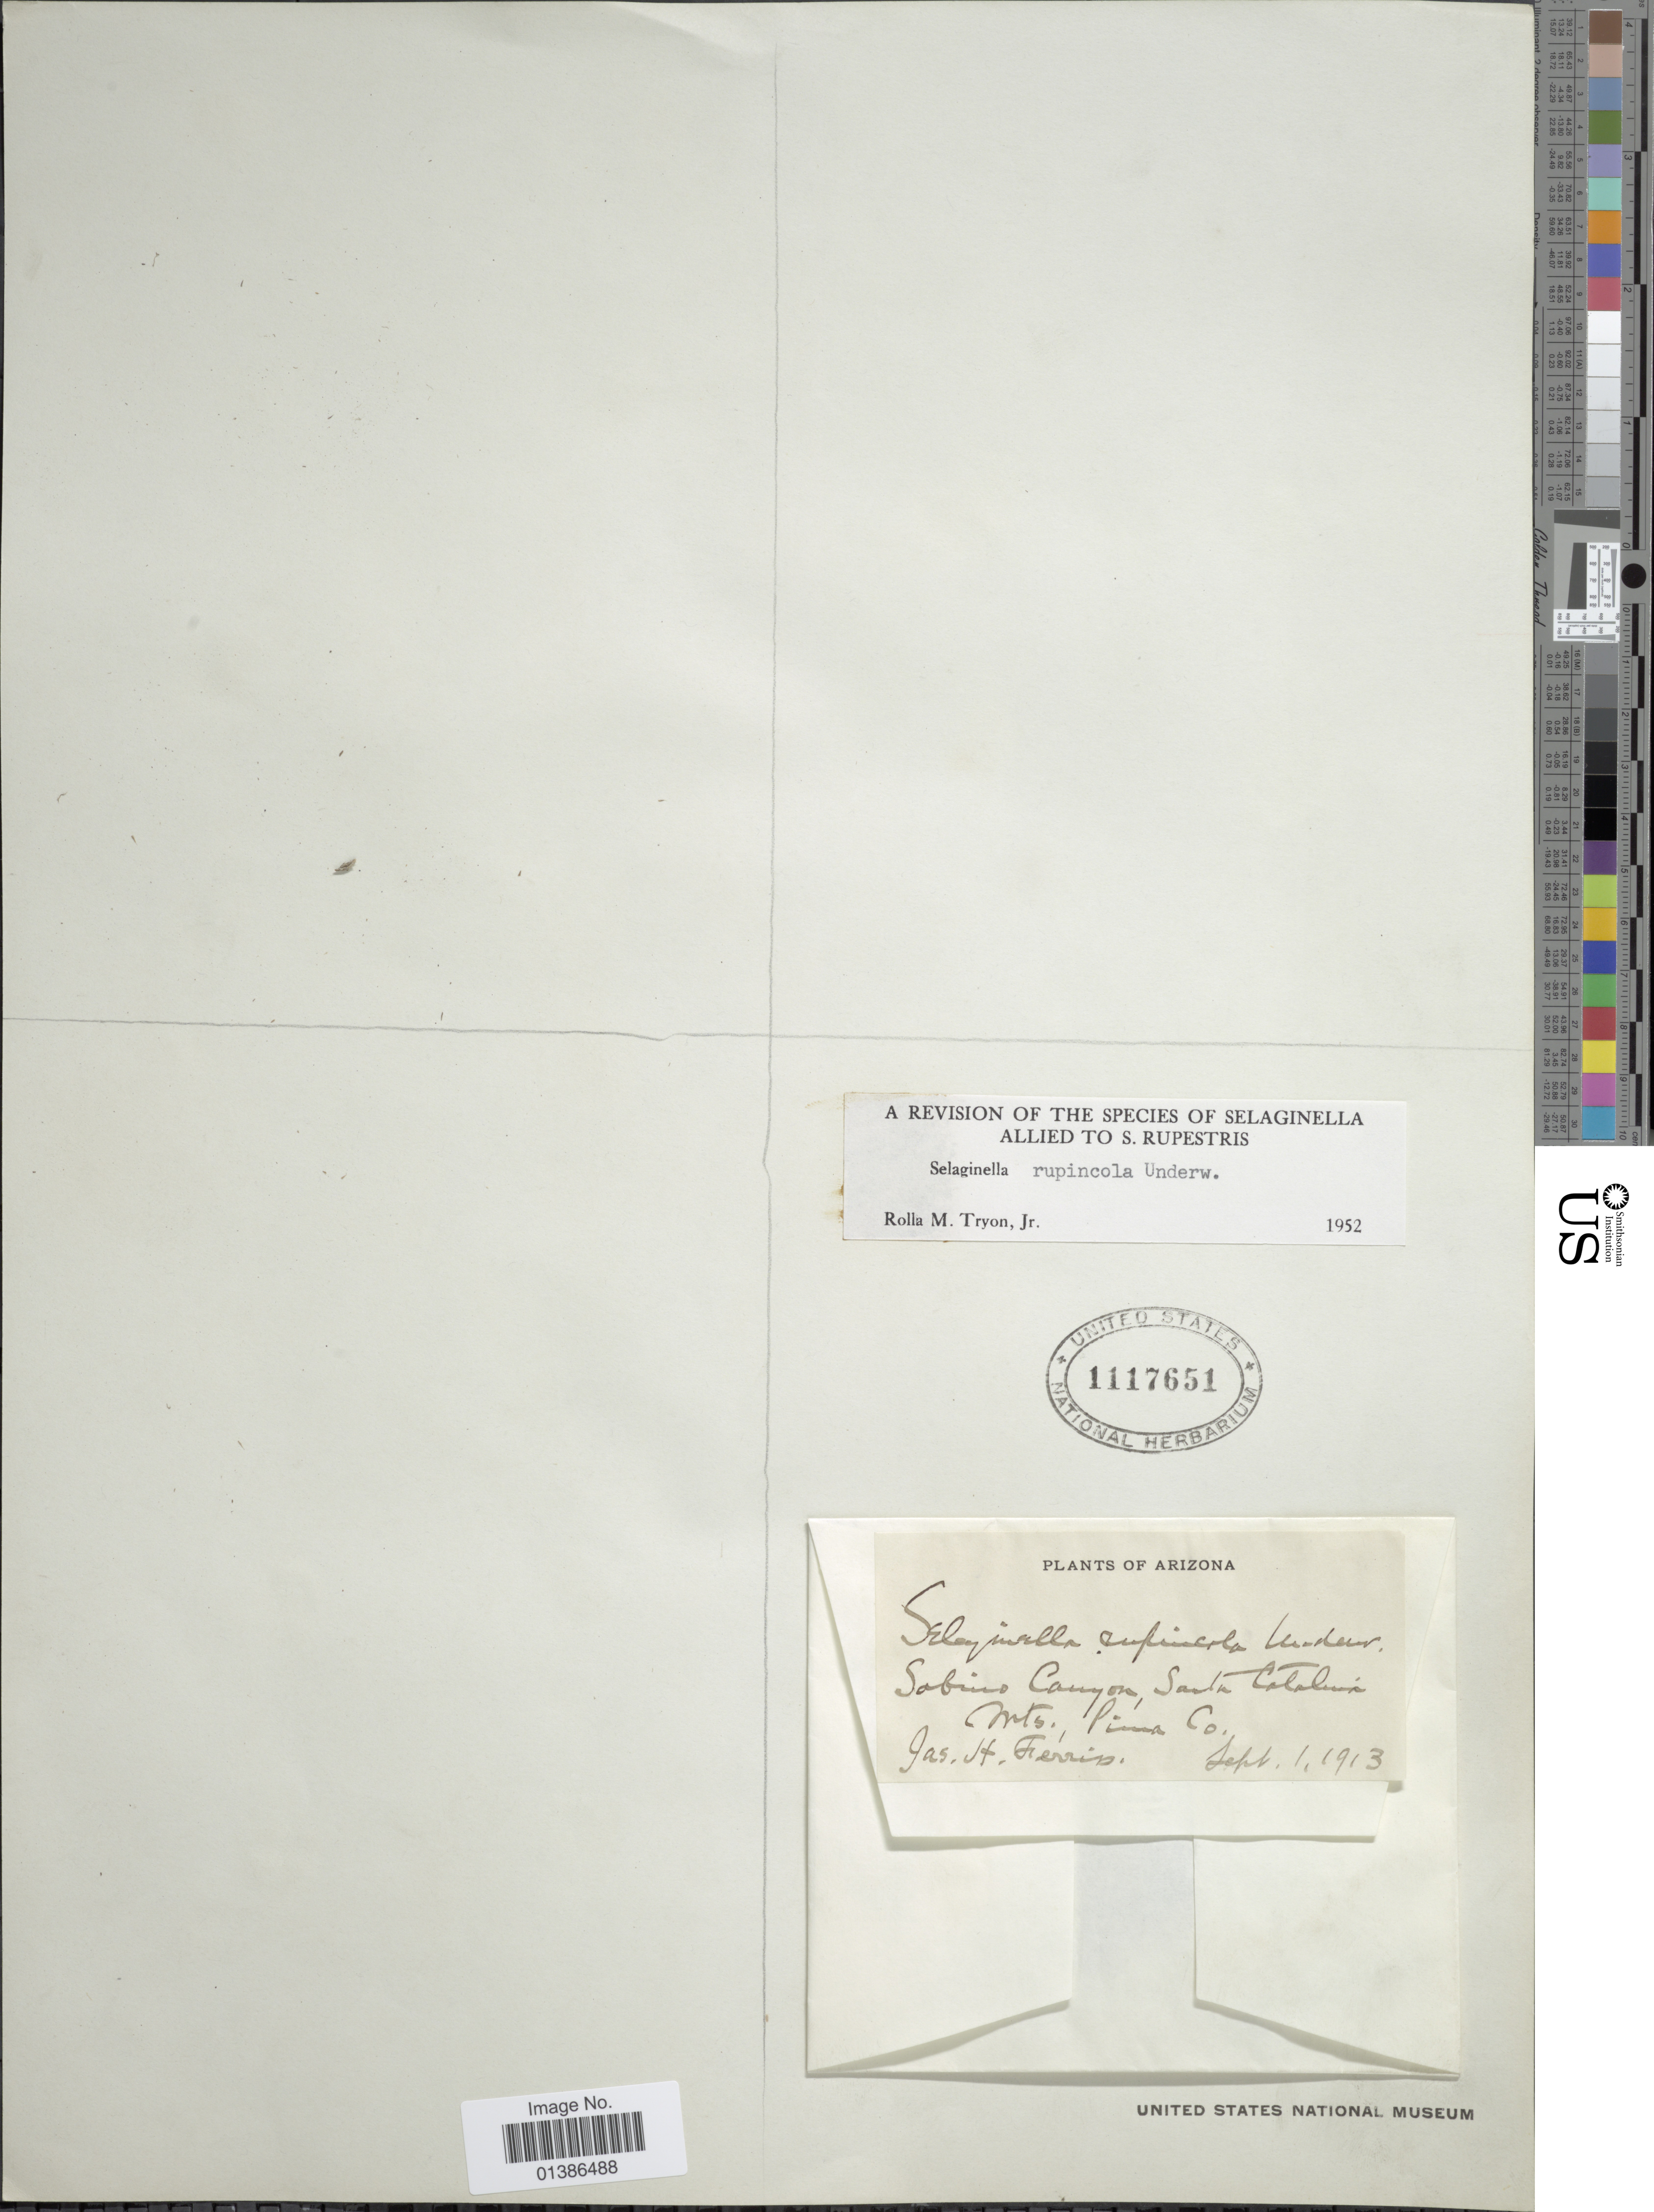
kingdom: Plantae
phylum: Tracheophyta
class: Lycopodiopsida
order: Selaginellales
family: Selaginellaceae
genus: Selaginella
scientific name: Selaginella rupincola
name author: Underw.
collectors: J. Ferriss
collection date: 1913-09-01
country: United States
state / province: Arizona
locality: Sabino Canyon, South Catalina Mts., Pima Co.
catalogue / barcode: US 1117651